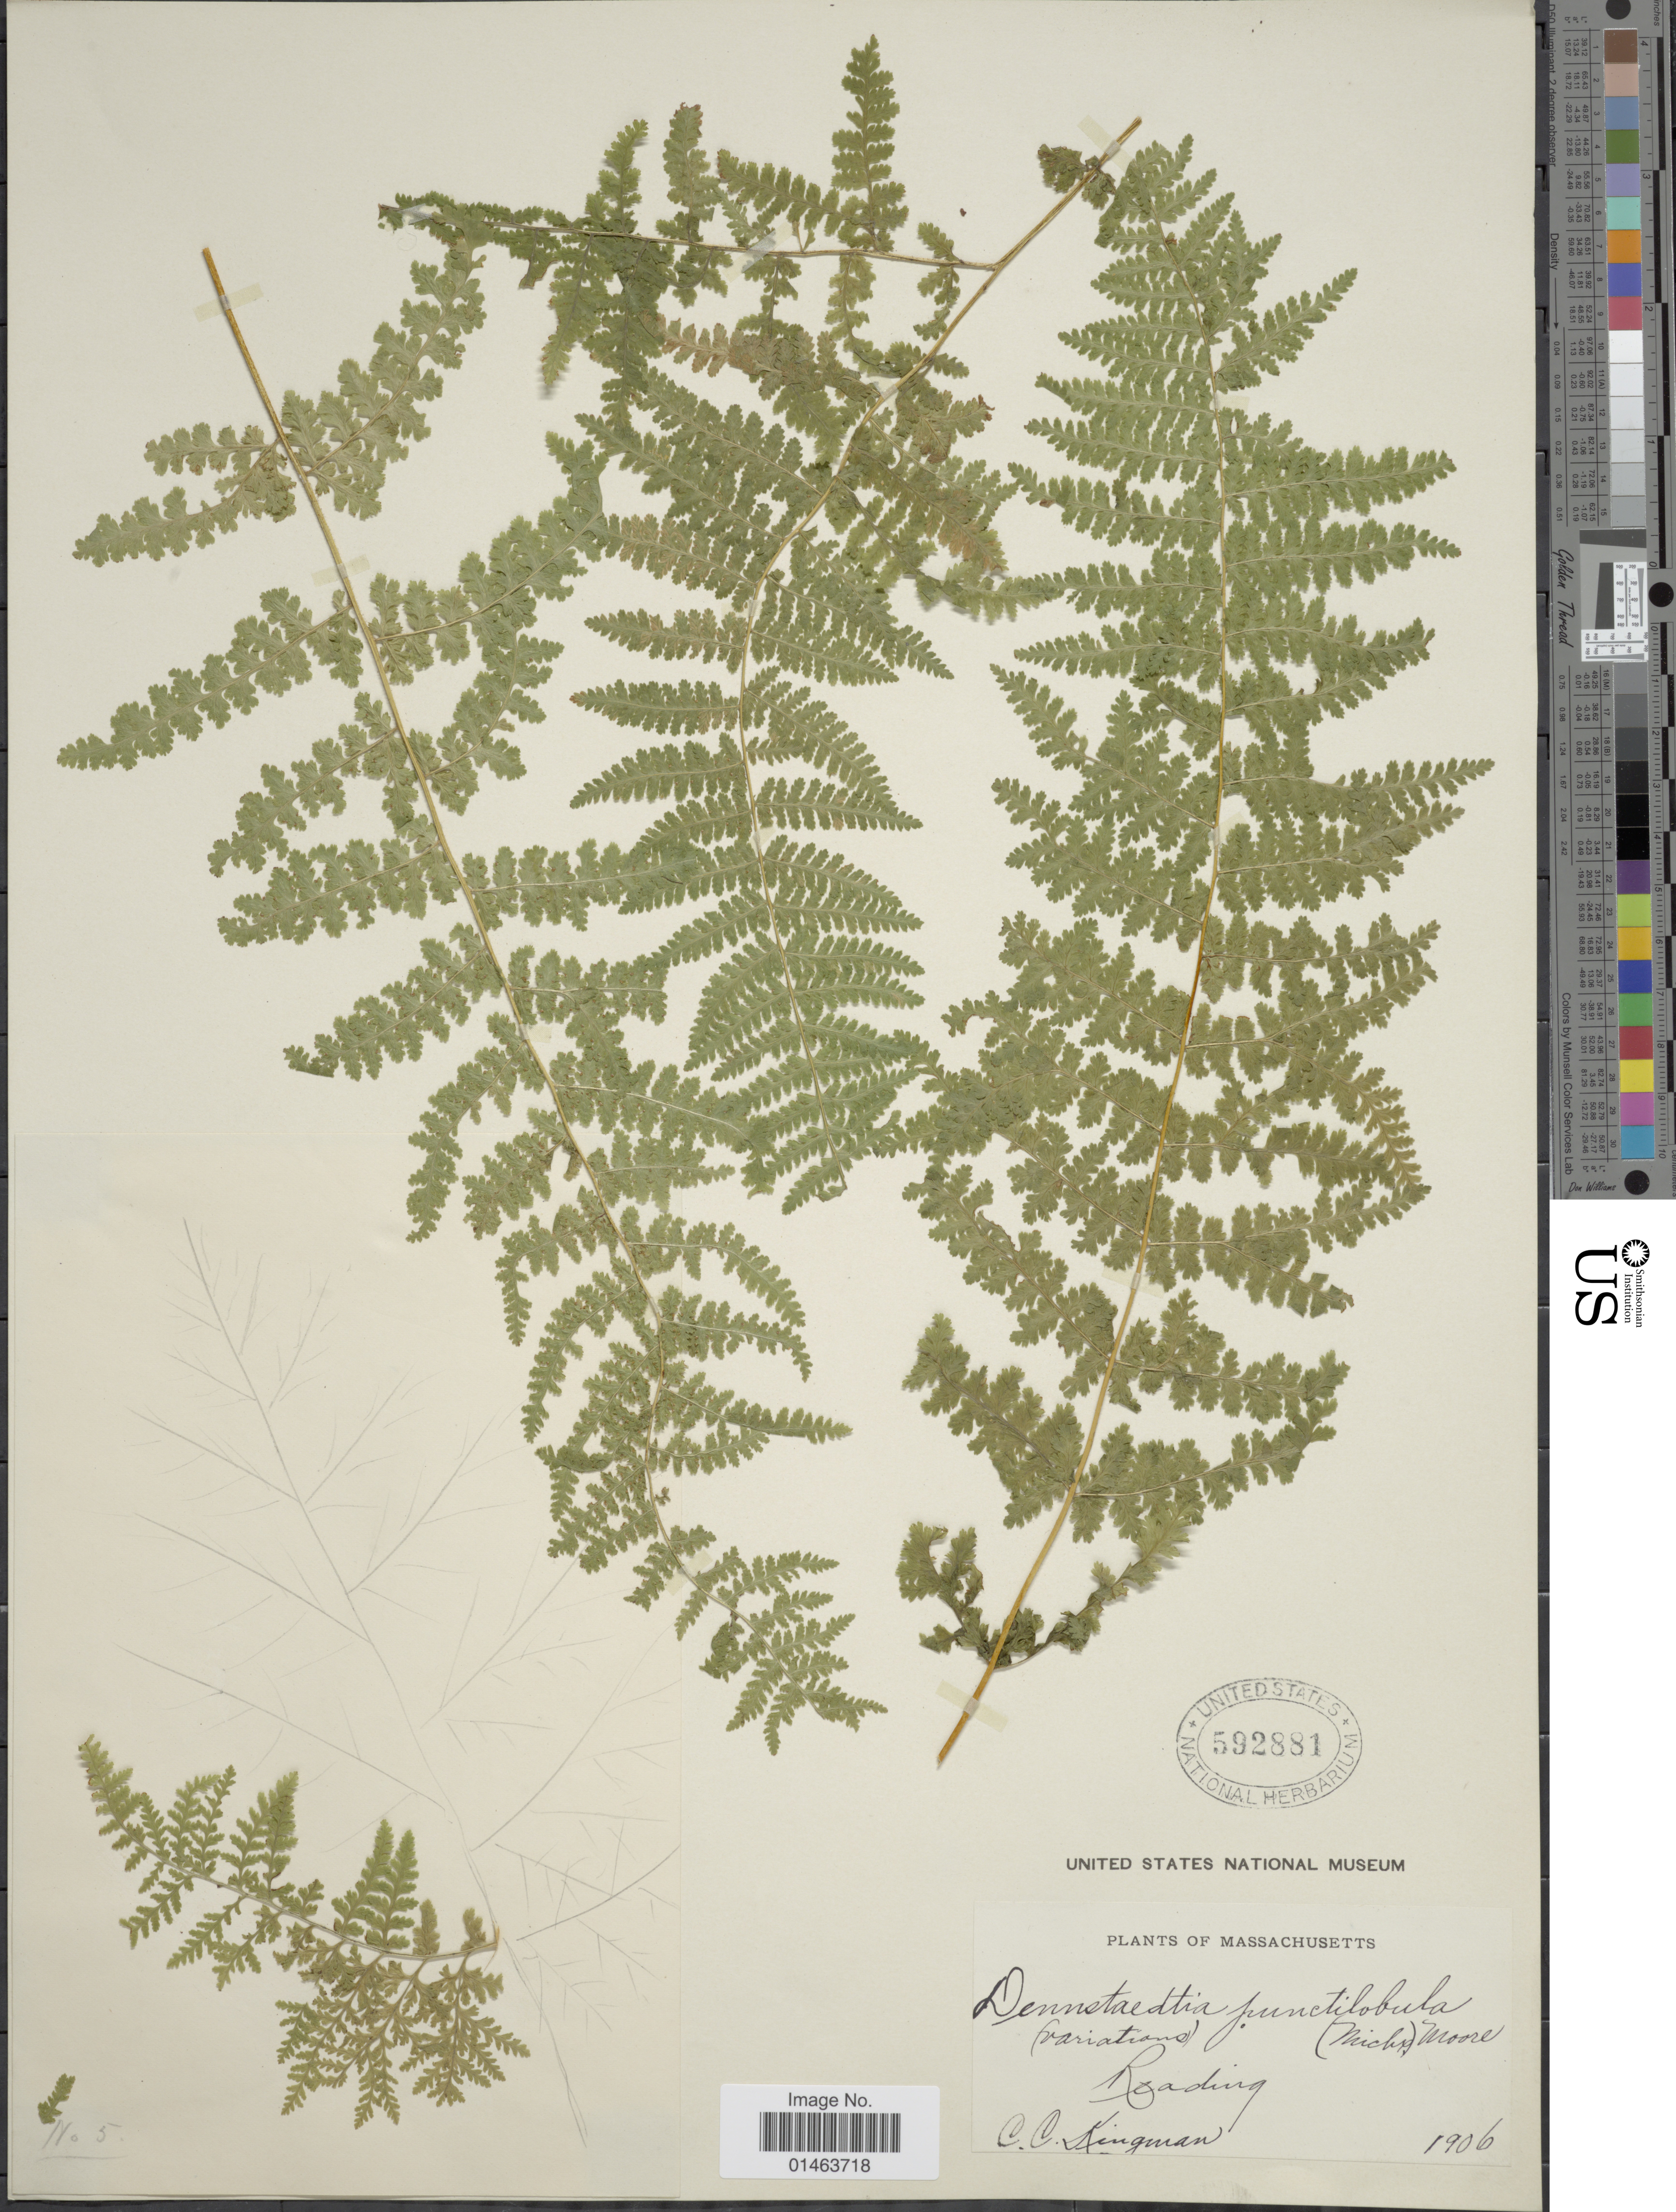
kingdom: Plantae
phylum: Tracheophyta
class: Polypodiopsida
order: Polypodiales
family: Dennstaedtiaceae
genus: Dennstaedtia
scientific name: Dennstaedtia punctilobula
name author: (Michx.) T. Moore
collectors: C. Kingman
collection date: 1906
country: United States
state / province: Massachusetts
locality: Reading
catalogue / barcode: US 592881